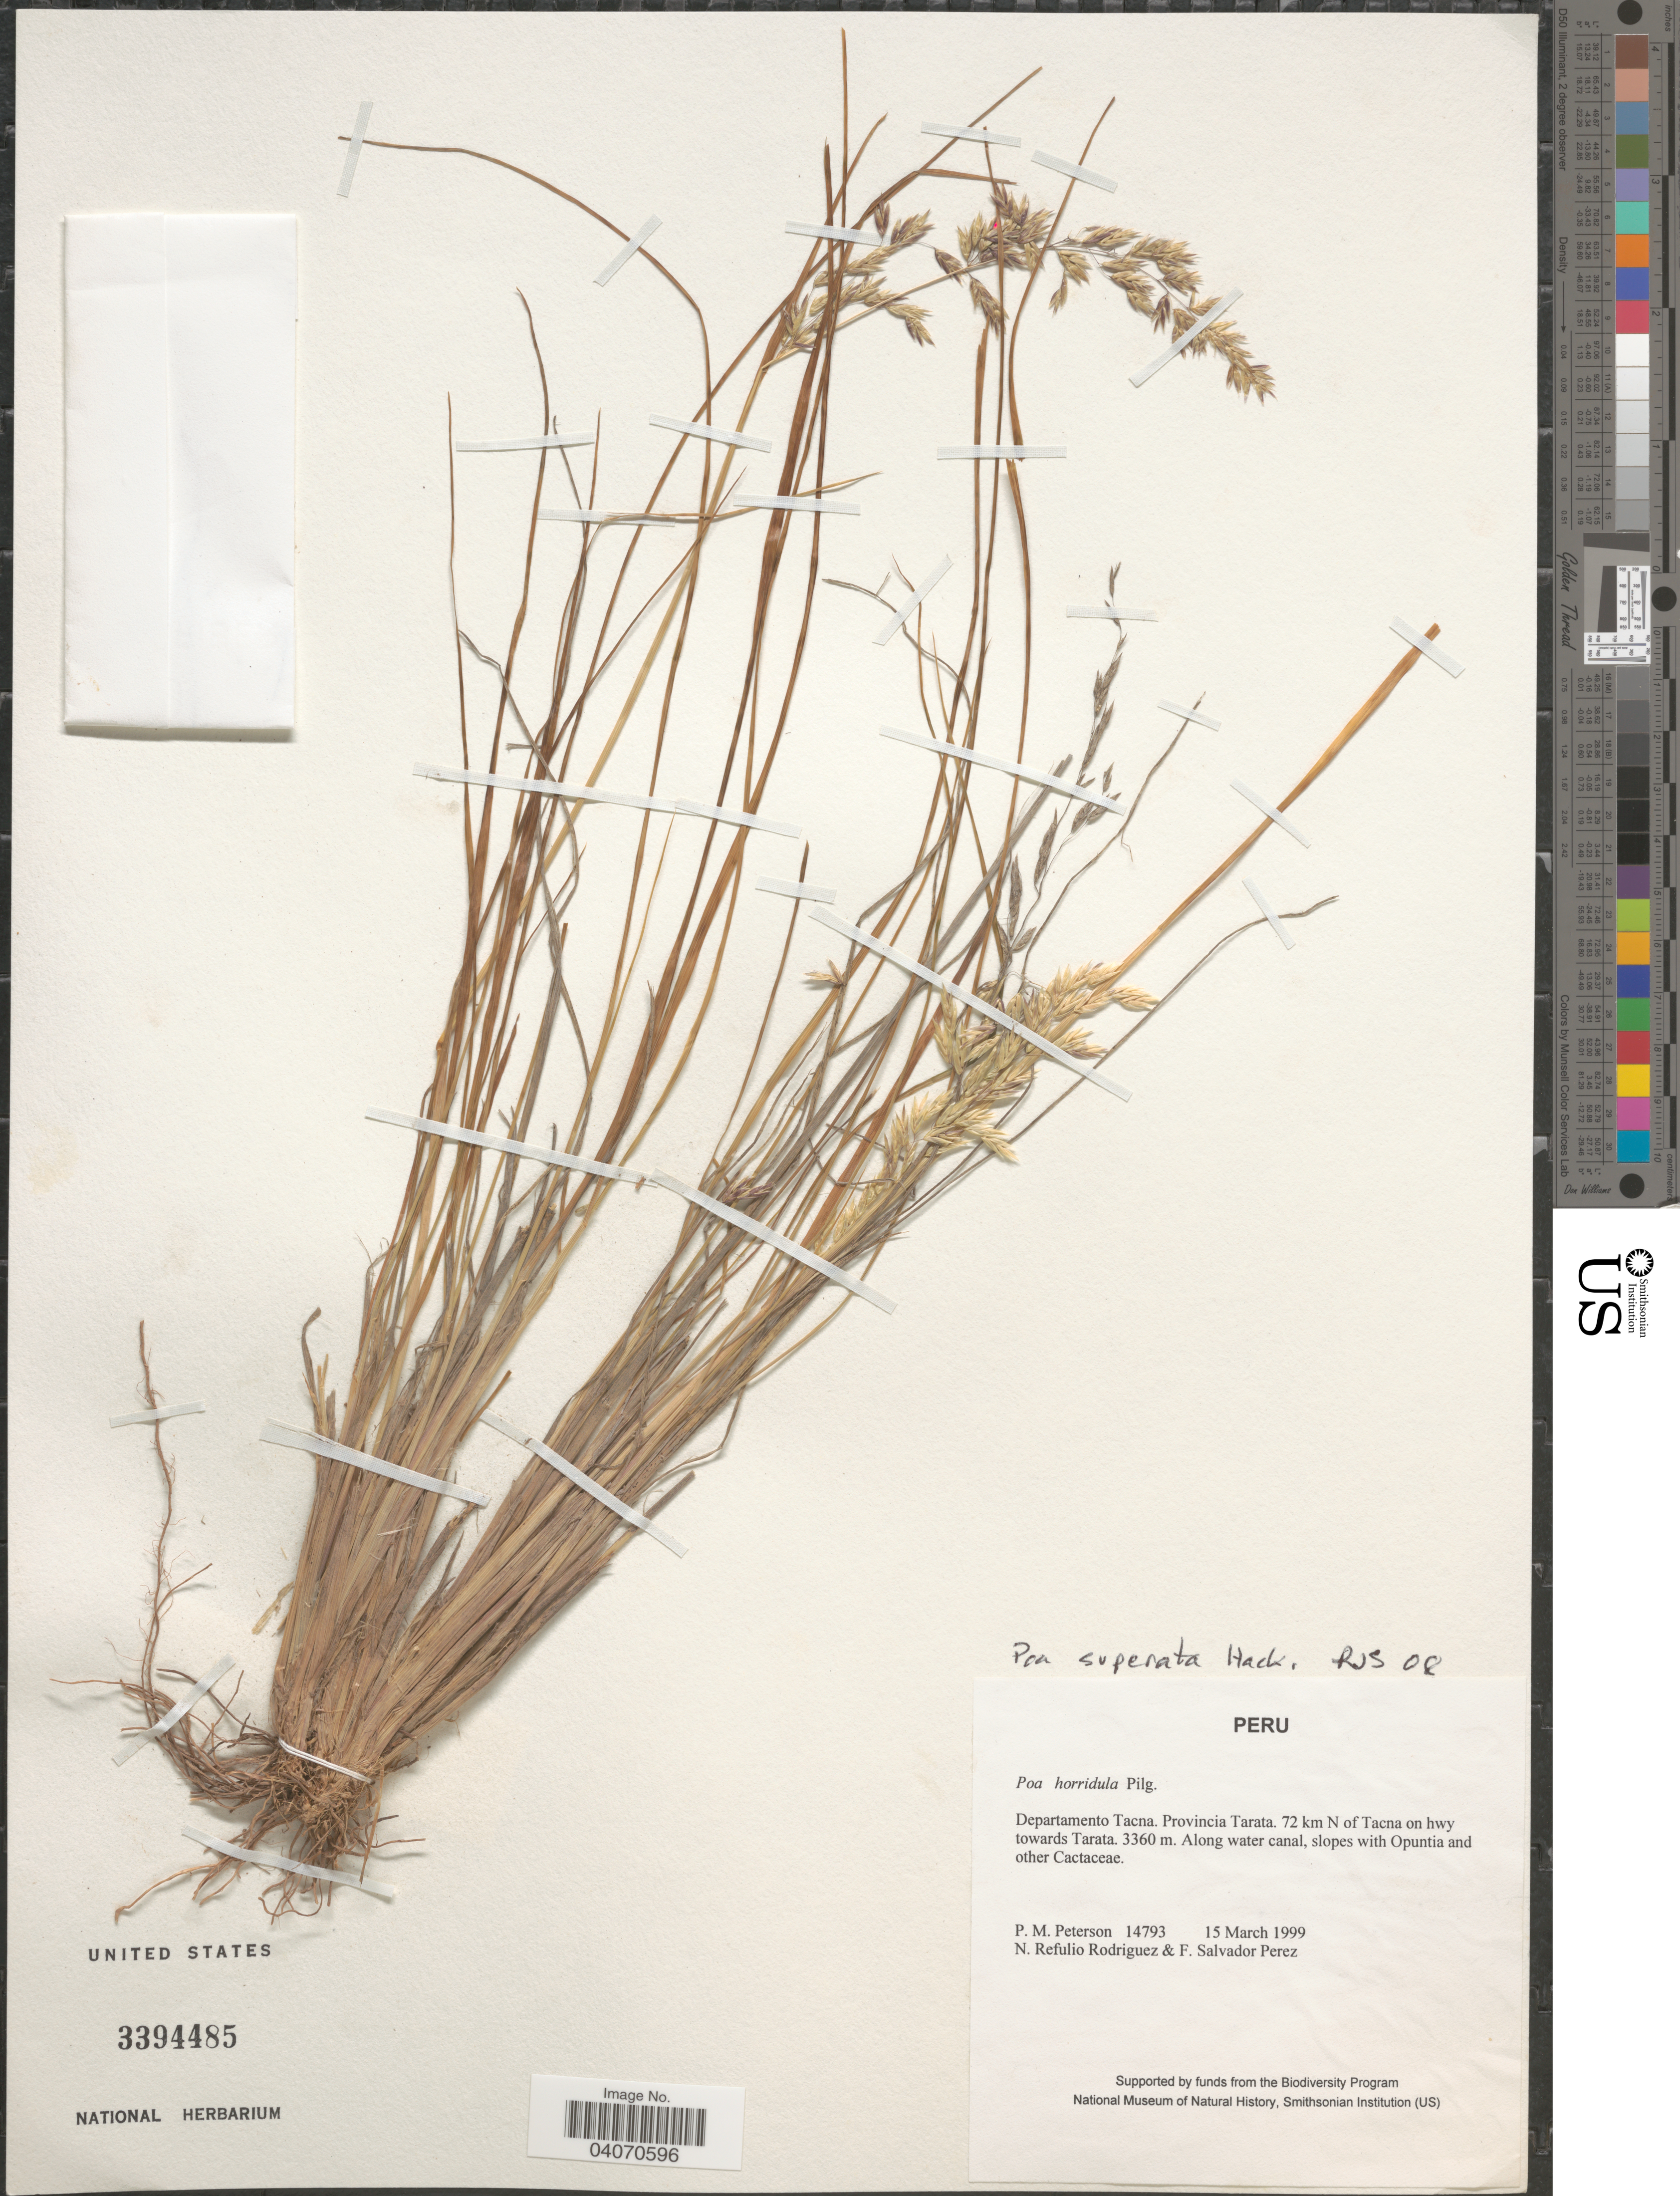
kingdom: Plantae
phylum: Tracheophyta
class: Liliopsida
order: Poales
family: Poaceae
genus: Poa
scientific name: Poa grisebachii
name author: R.E. Fr.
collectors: P. M. Peterson, N. Refulio-Rodríguez & F. Salvador Perez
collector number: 14793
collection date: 1999-03-15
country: Peru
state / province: Tacna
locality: Departamento Tacna. Provincia Tarata. 72 km N of Tacna on hwy towards Tarata.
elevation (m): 3360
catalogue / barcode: US 3394485